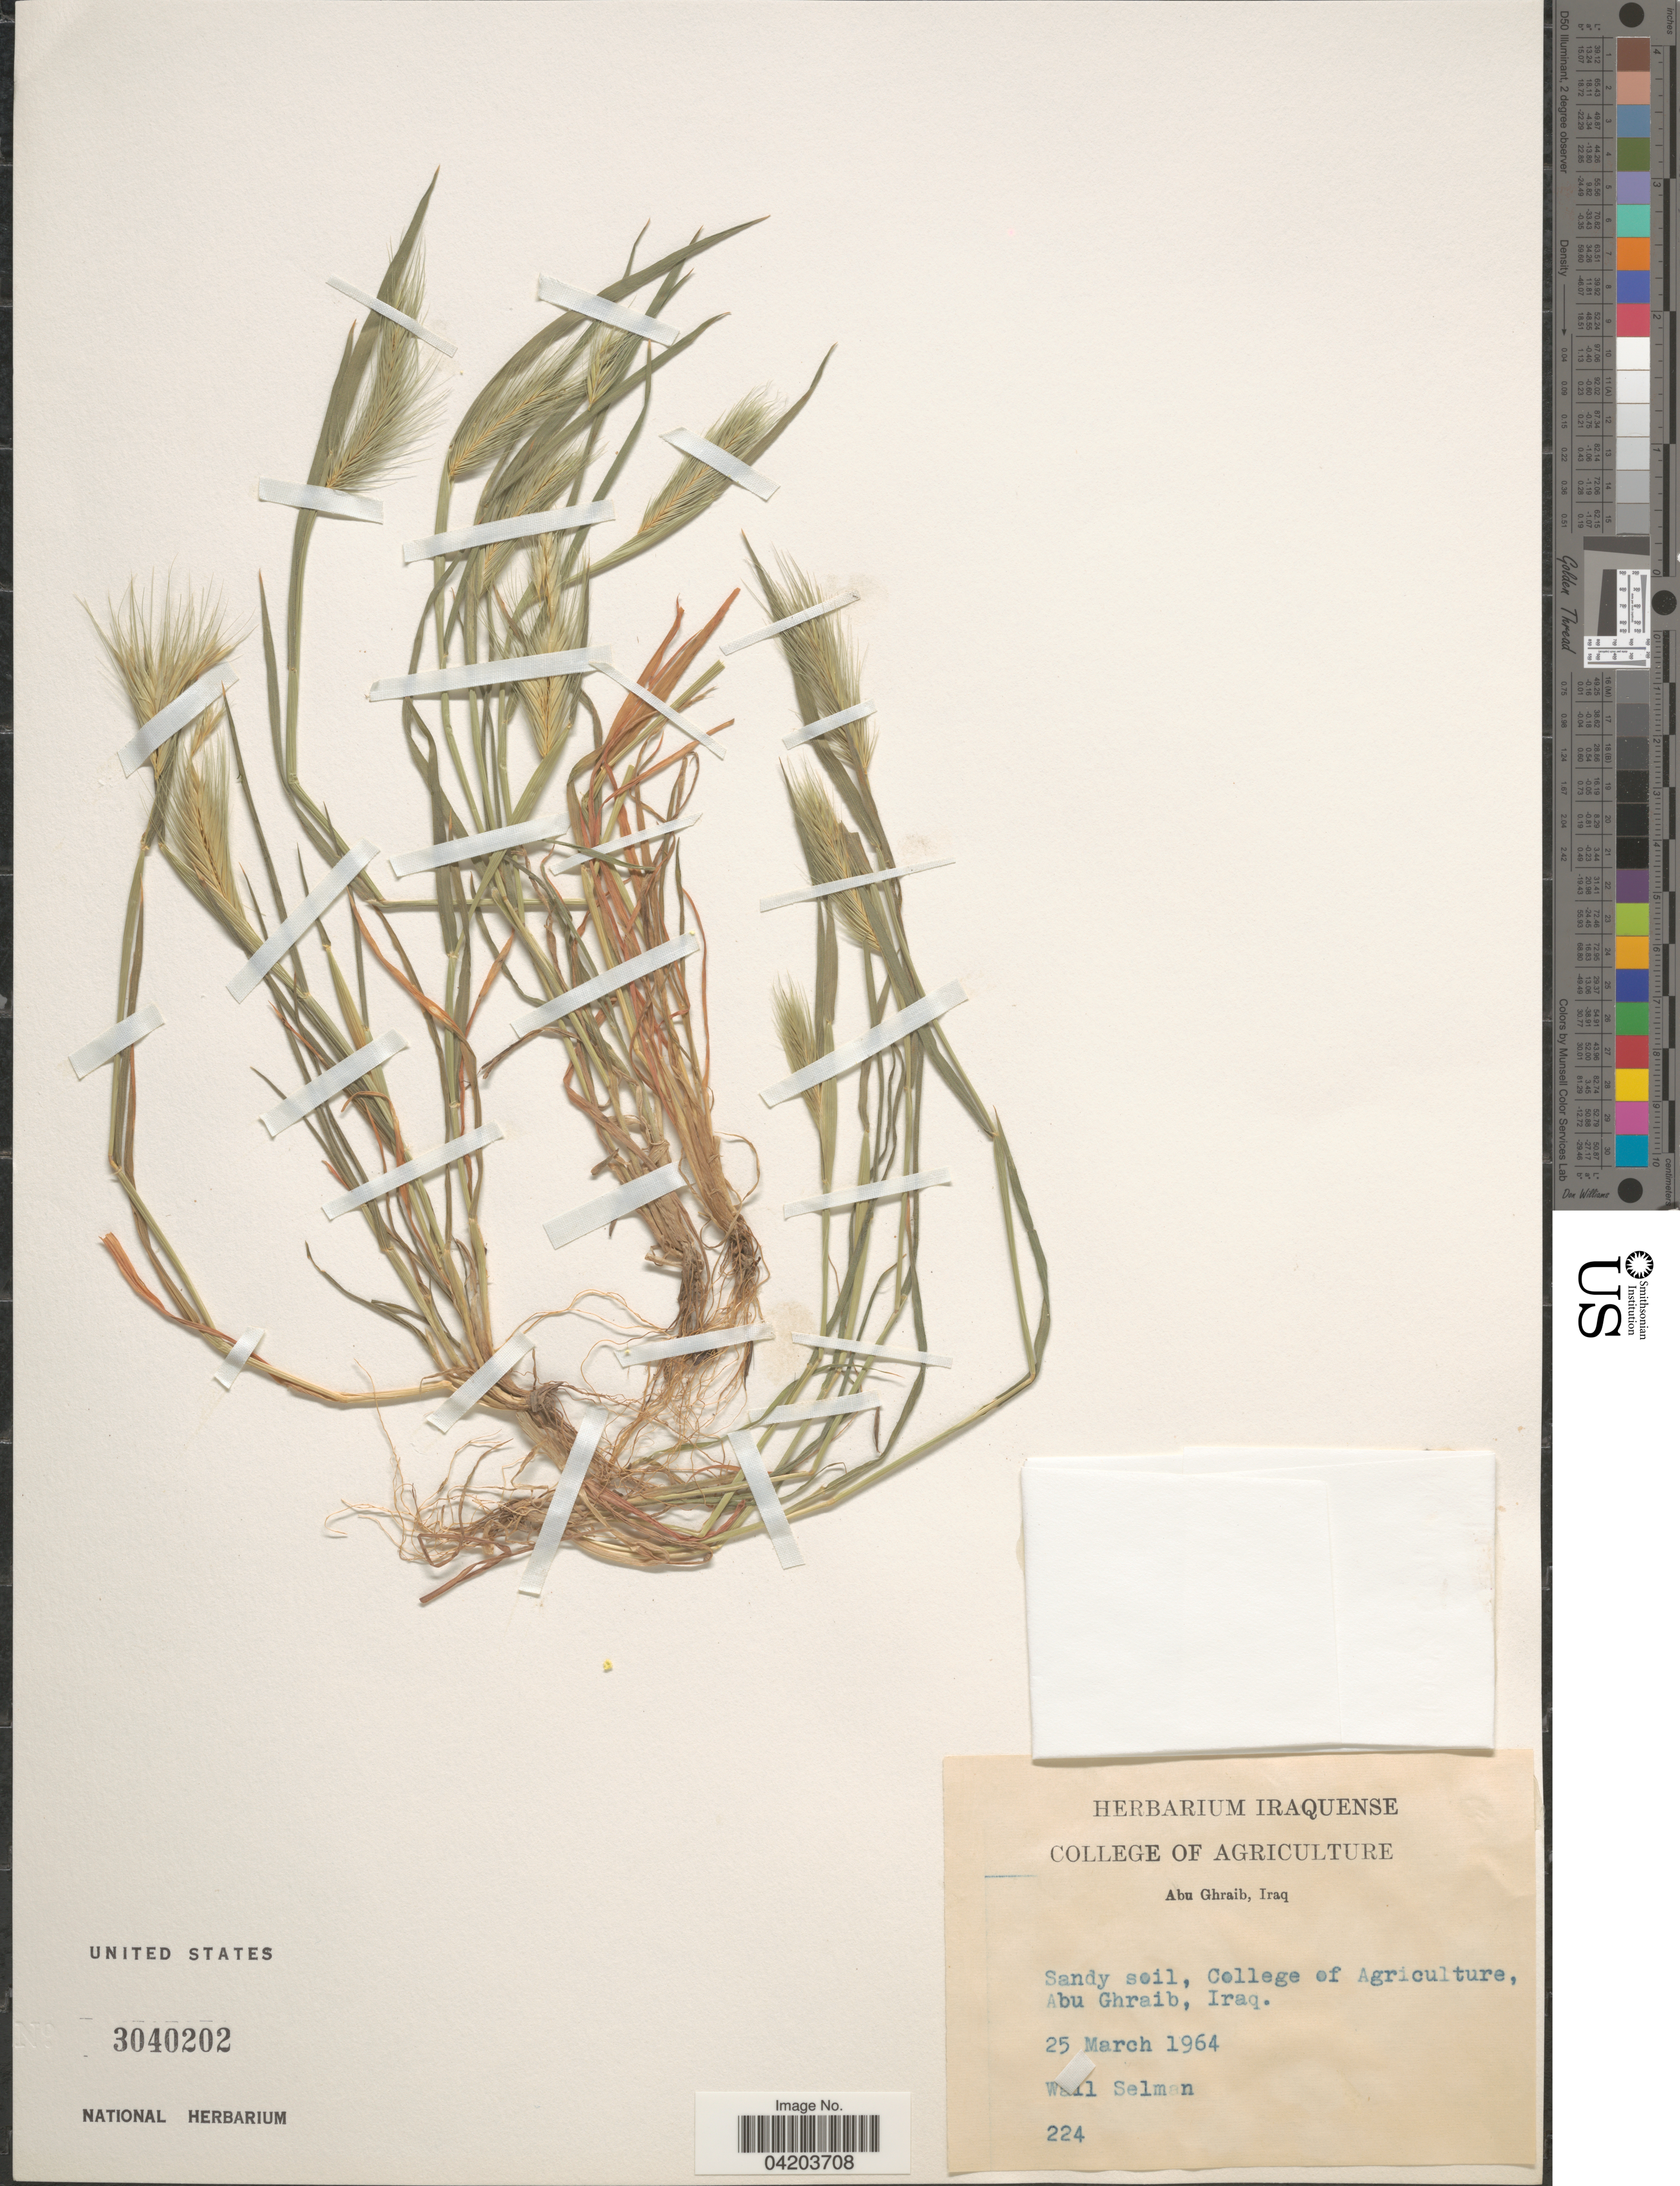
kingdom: Plantae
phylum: Tracheophyta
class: Liliopsida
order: Poales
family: Poaceae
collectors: W. Selman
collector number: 224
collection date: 1964-03-25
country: Iraq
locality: College of Agriculture, Abu Ghraib.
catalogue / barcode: US 3040202